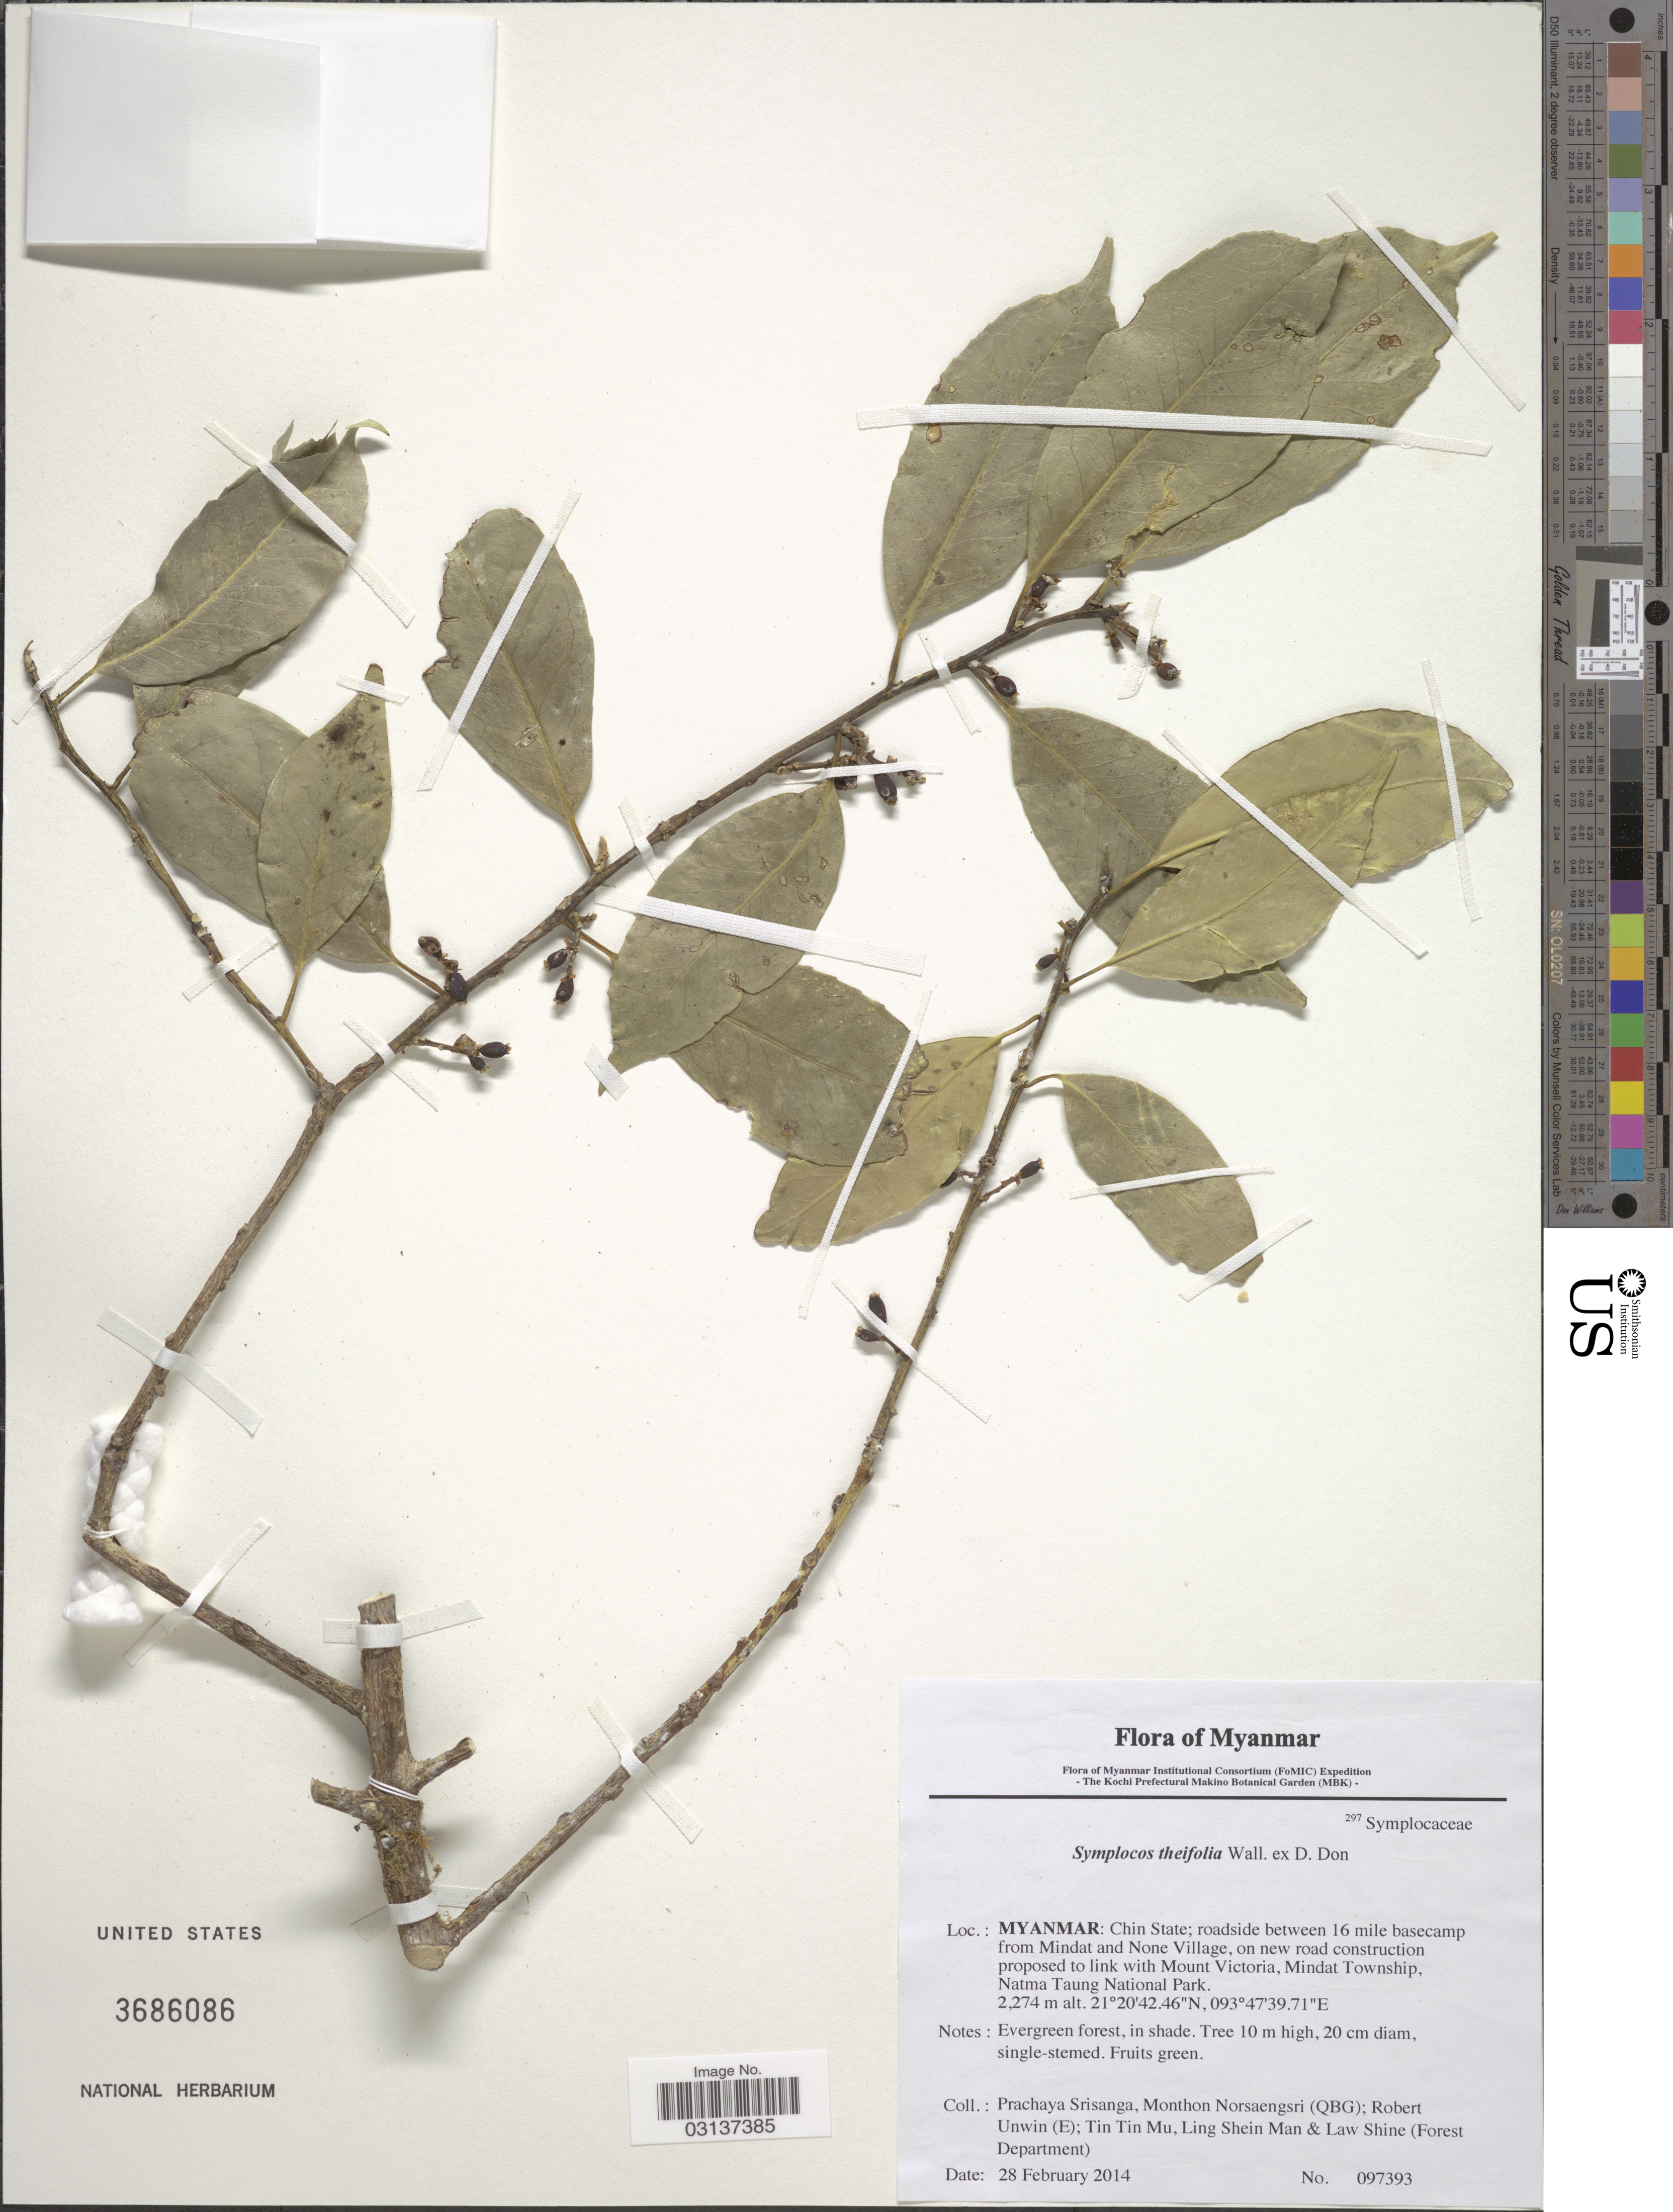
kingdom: Plantae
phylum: Tracheophyta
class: Magnoliopsida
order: Ericales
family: Symplocaceae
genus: Symplocos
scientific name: Symplocos theifolia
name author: Wall. ex D. Don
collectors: P. Srisanga, M. Norsaengsri, R. Unwin, Tin Tin Mu & et al.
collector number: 097393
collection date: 2014-02-28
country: Myanmar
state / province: Chin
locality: Roadside between 16 mile basecamp from Mindat and None Village, on new road contruction proposed to link with Mount Victoria, Mindat Township, Natma Taung National Park.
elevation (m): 2274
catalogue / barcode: US 3686086